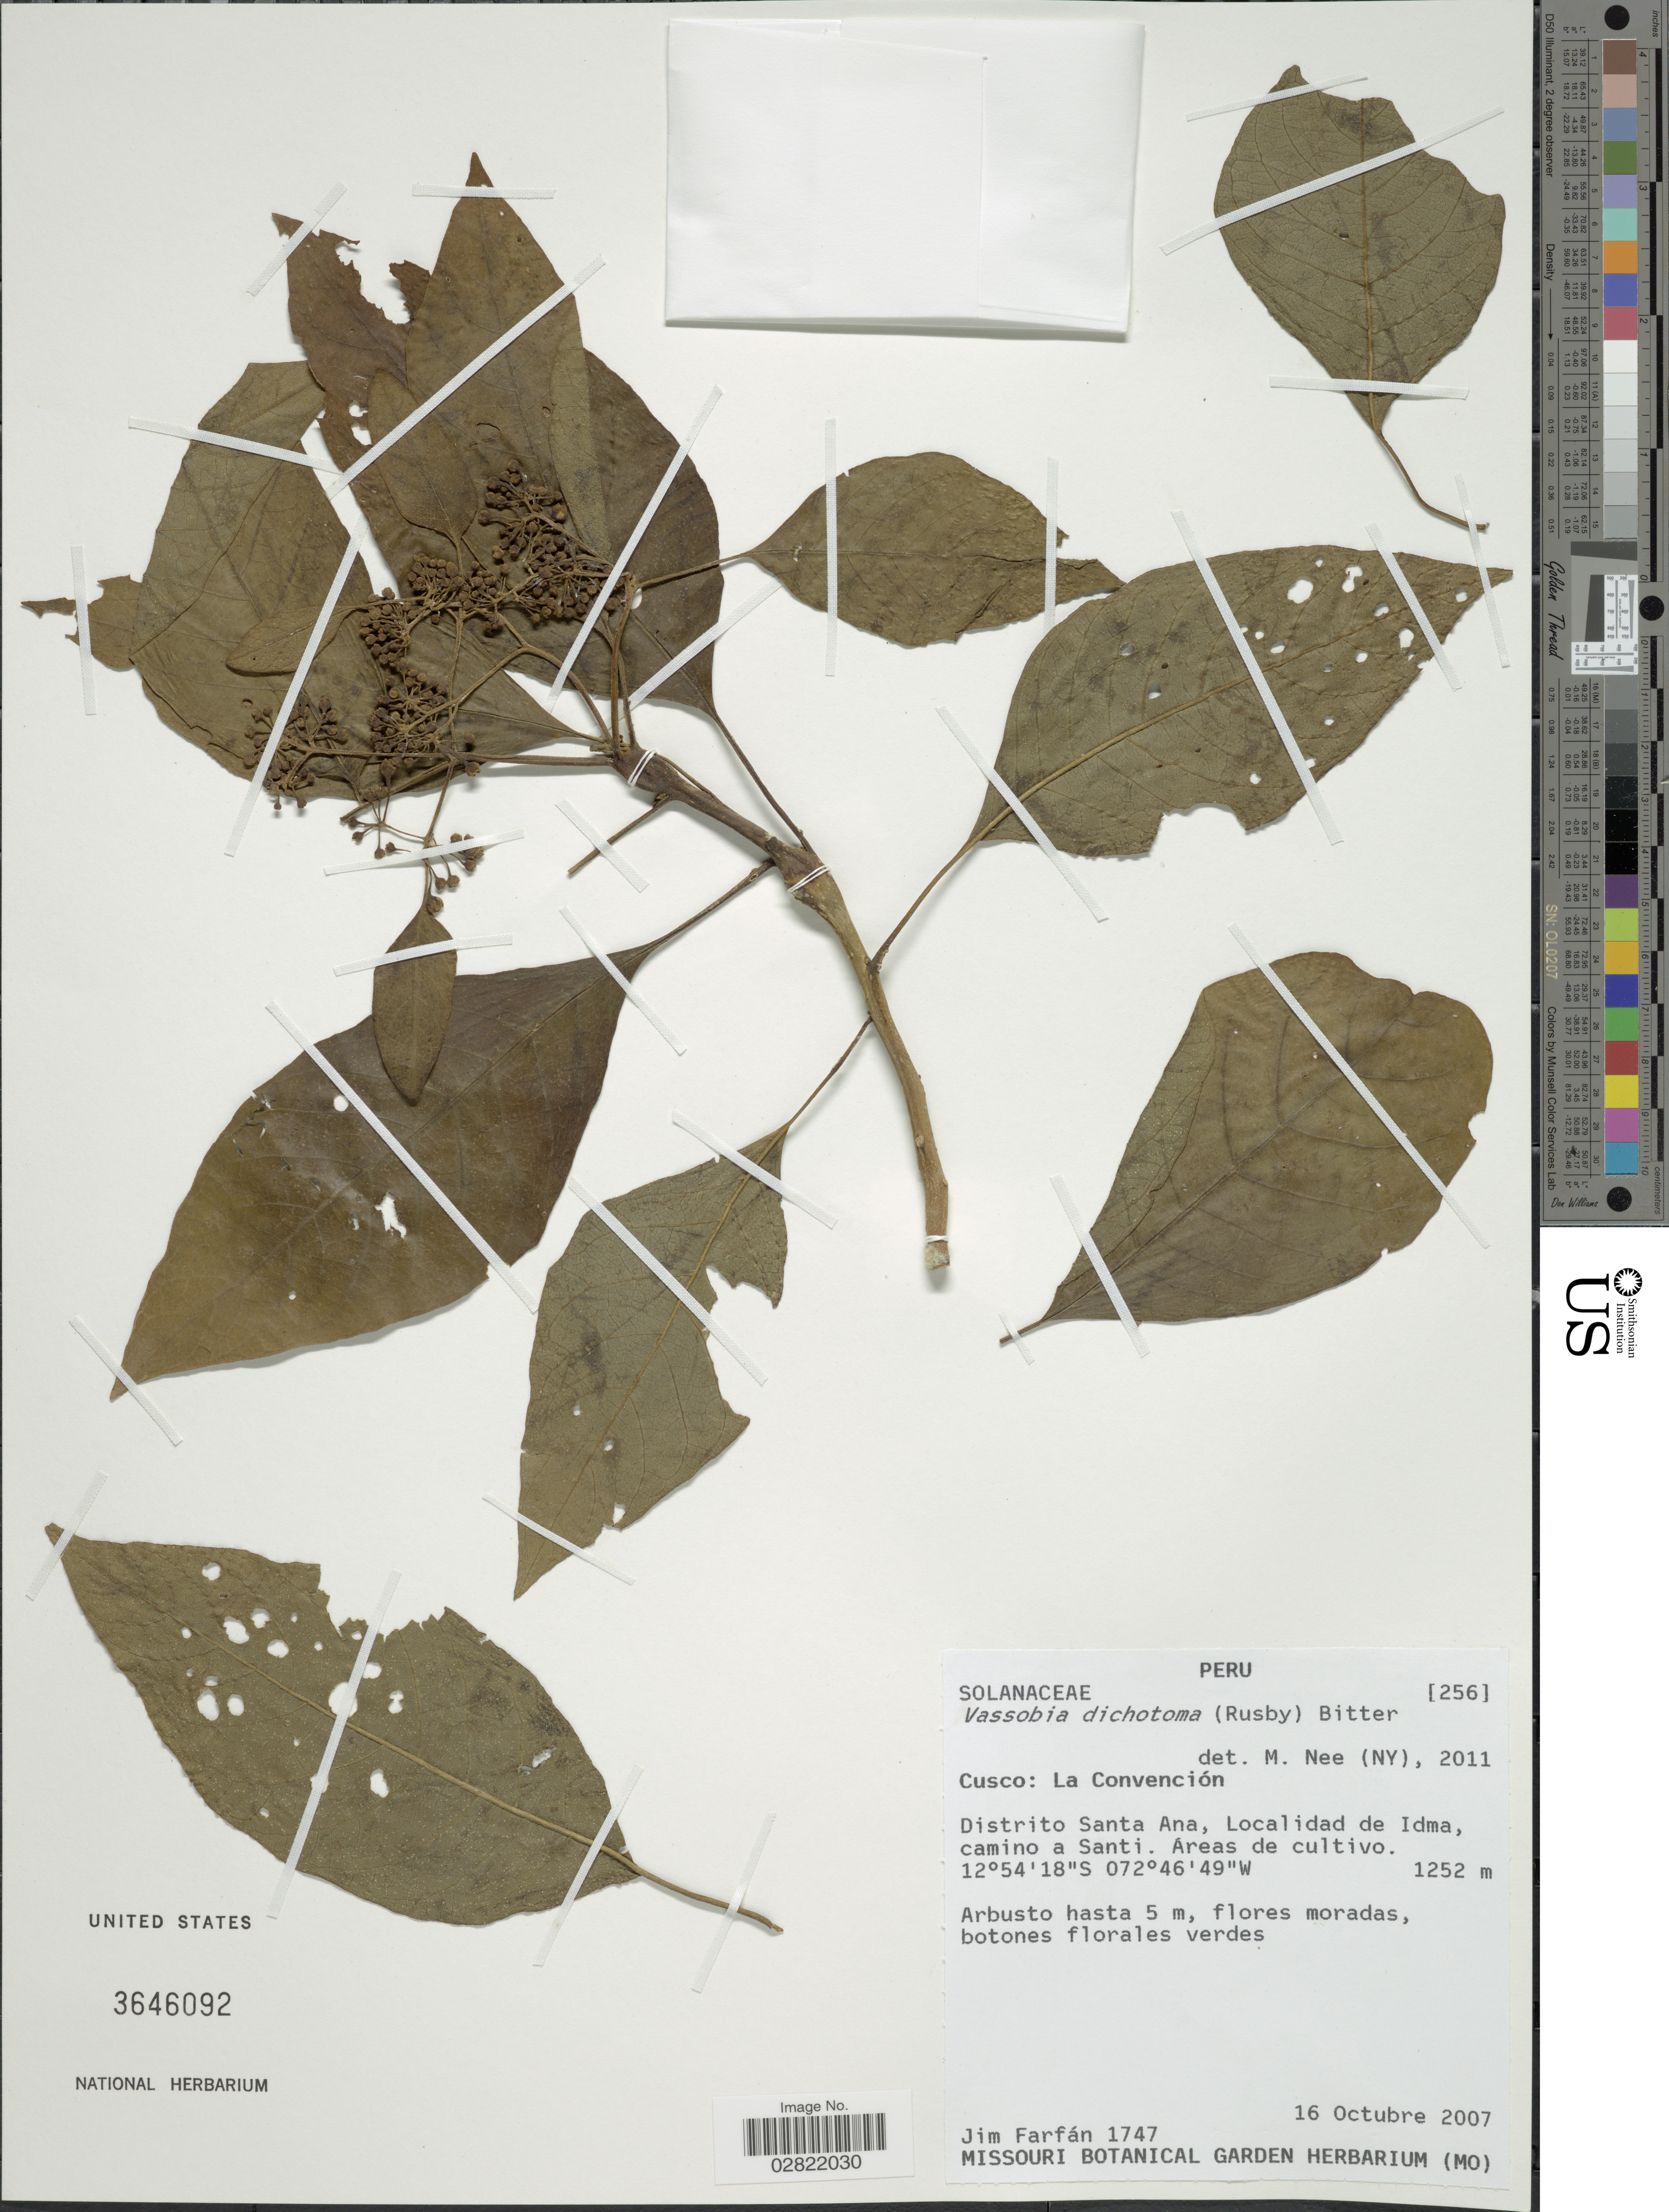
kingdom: Plantae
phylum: Tracheophyta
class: Magnoliopsida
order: Solanales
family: Solanaceae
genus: Vassobia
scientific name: Vassobia dichotoma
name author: (Rusby) Bitter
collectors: J. Farfán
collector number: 1747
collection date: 2007-10-16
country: Peru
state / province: Cusco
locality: Cusco: La Convención, Distrito Santa Ana, Localidad de Idma, camino a Santi. Área de cultivo.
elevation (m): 1252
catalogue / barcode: US 3646092